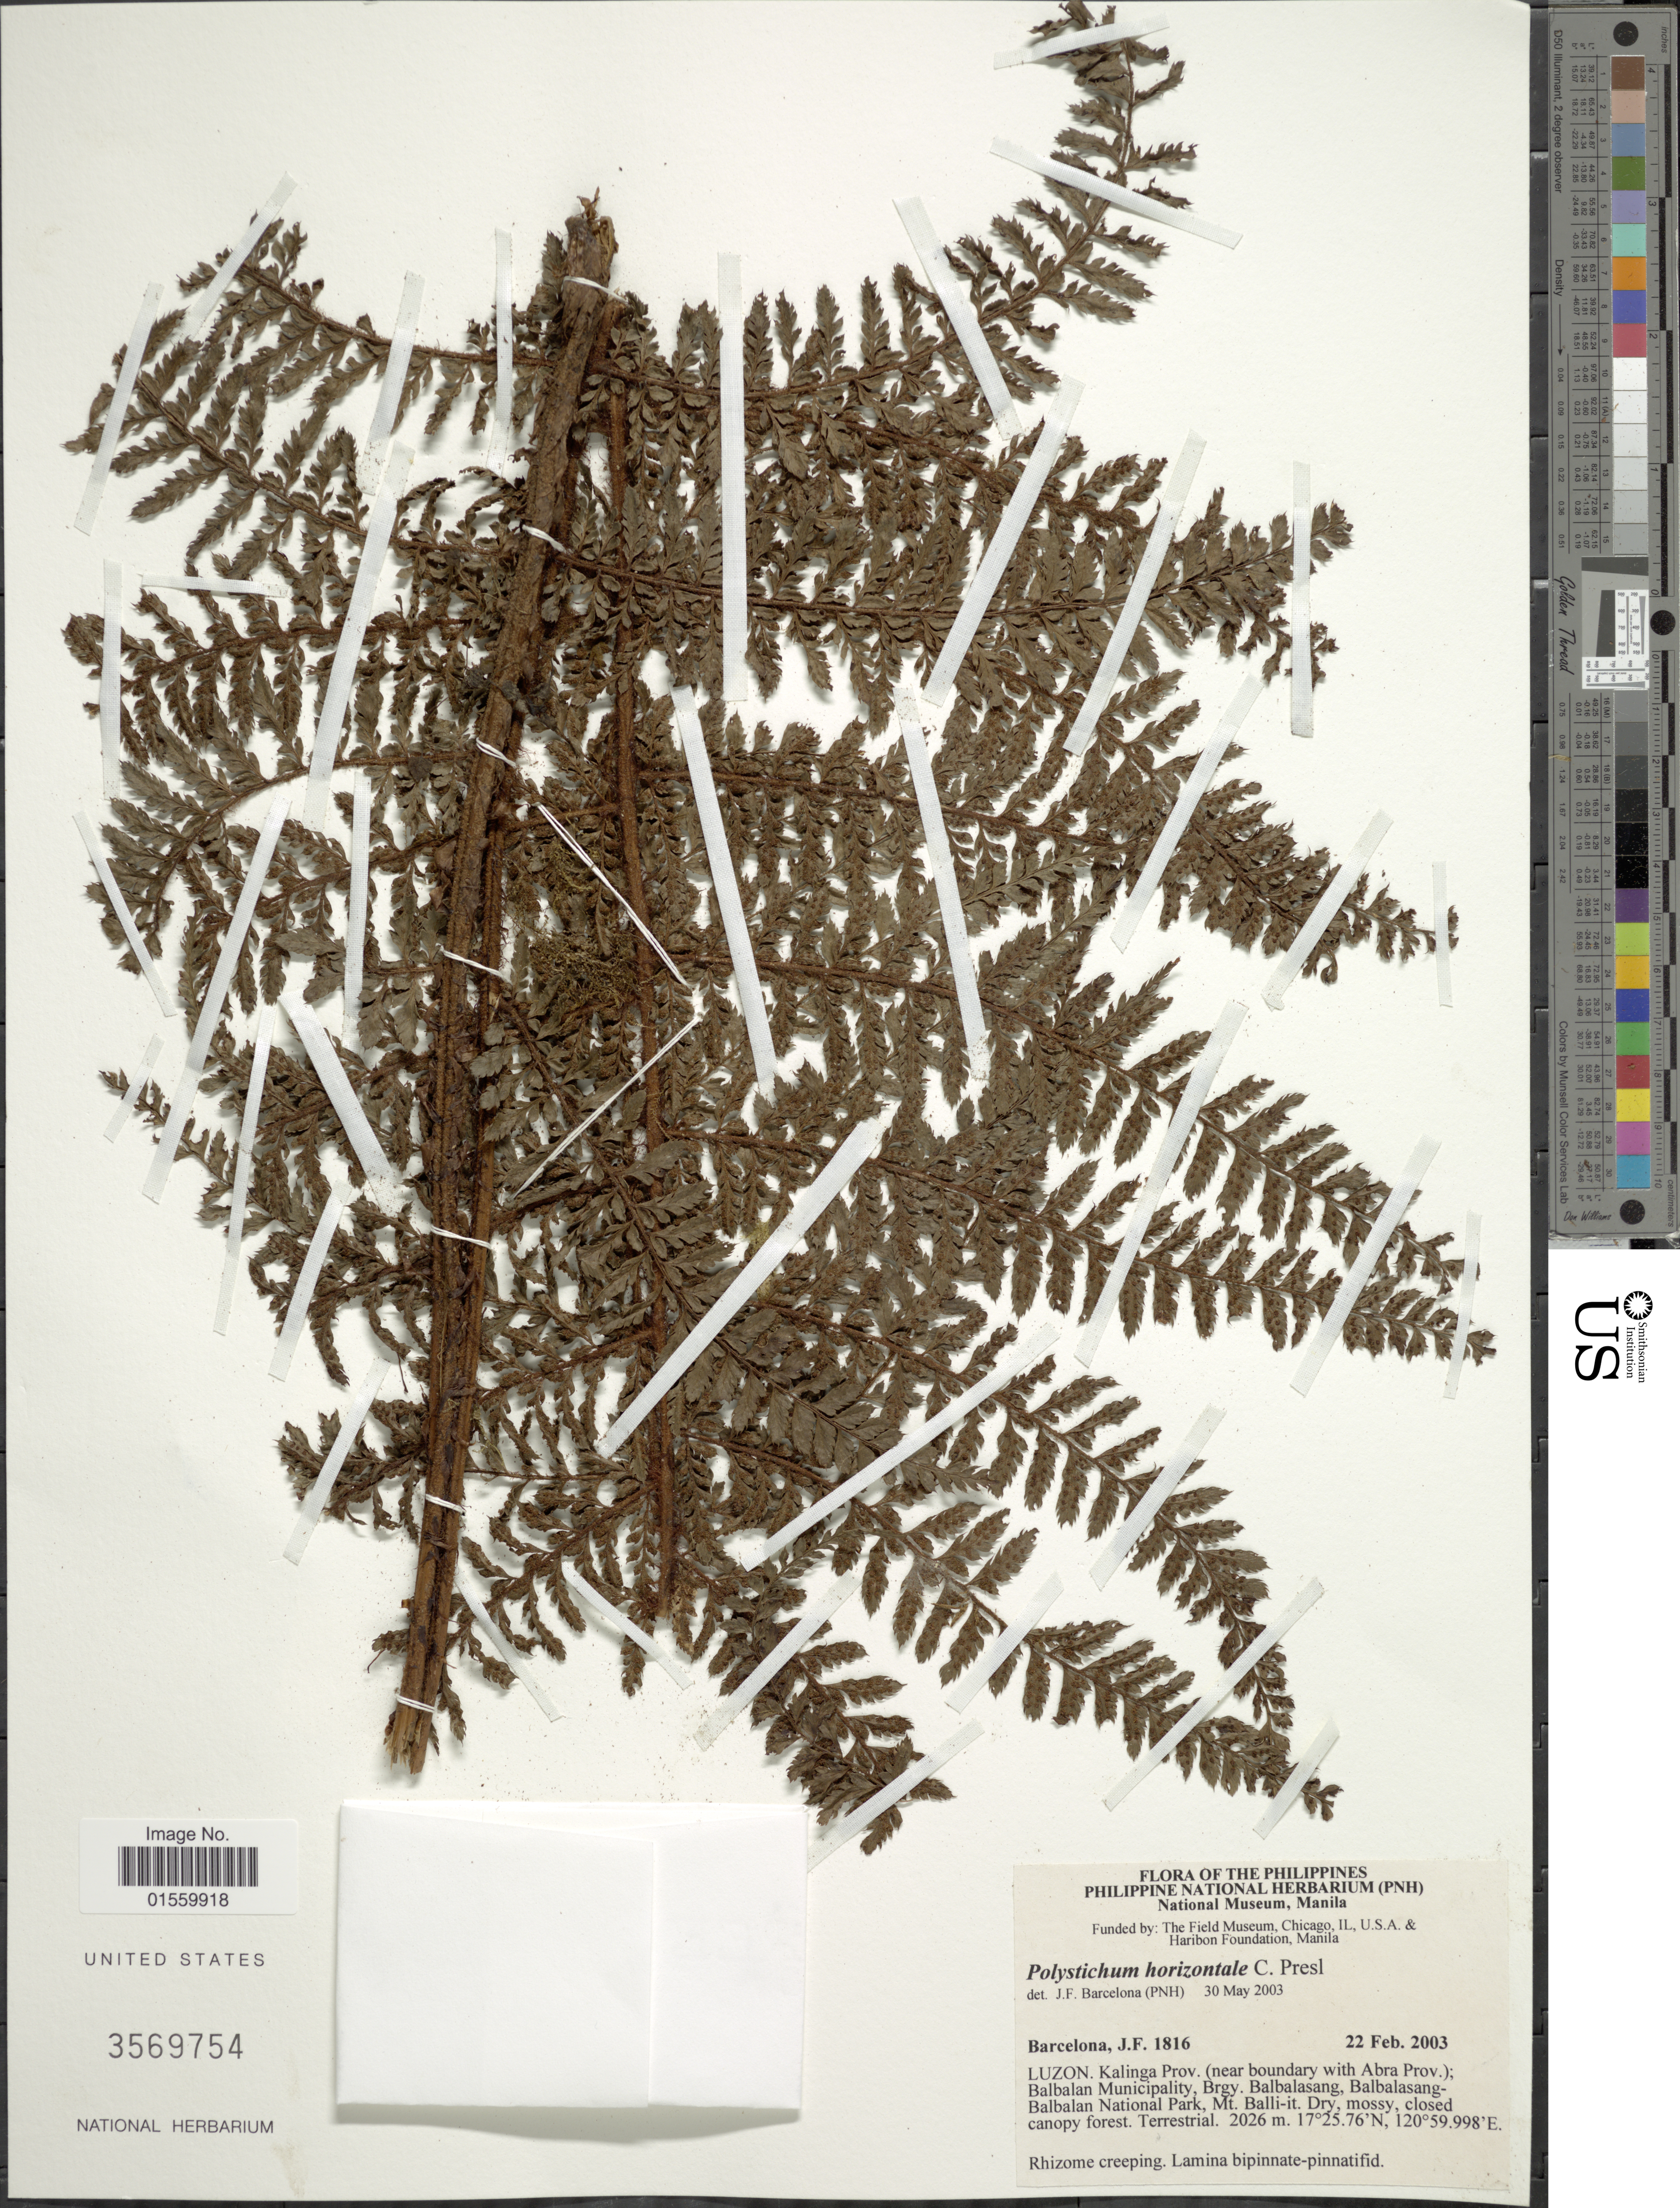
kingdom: Plantae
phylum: Tracheophyta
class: Polypodiopsida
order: Polypodiales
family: Dryopteridaceae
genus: Polystichum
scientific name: Polystichum horizontale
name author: C. Presl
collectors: J. F. Barcelona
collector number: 1816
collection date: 2003-02-22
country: Philippines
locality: Luzon, Kalinga Prov. (near boundary with Abra Prov.); Balbalan Municipality, Brgy. Balbalasang, Balbalasang-Balbalan National Park, Mt. Bali-it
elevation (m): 2026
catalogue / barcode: US 3569754